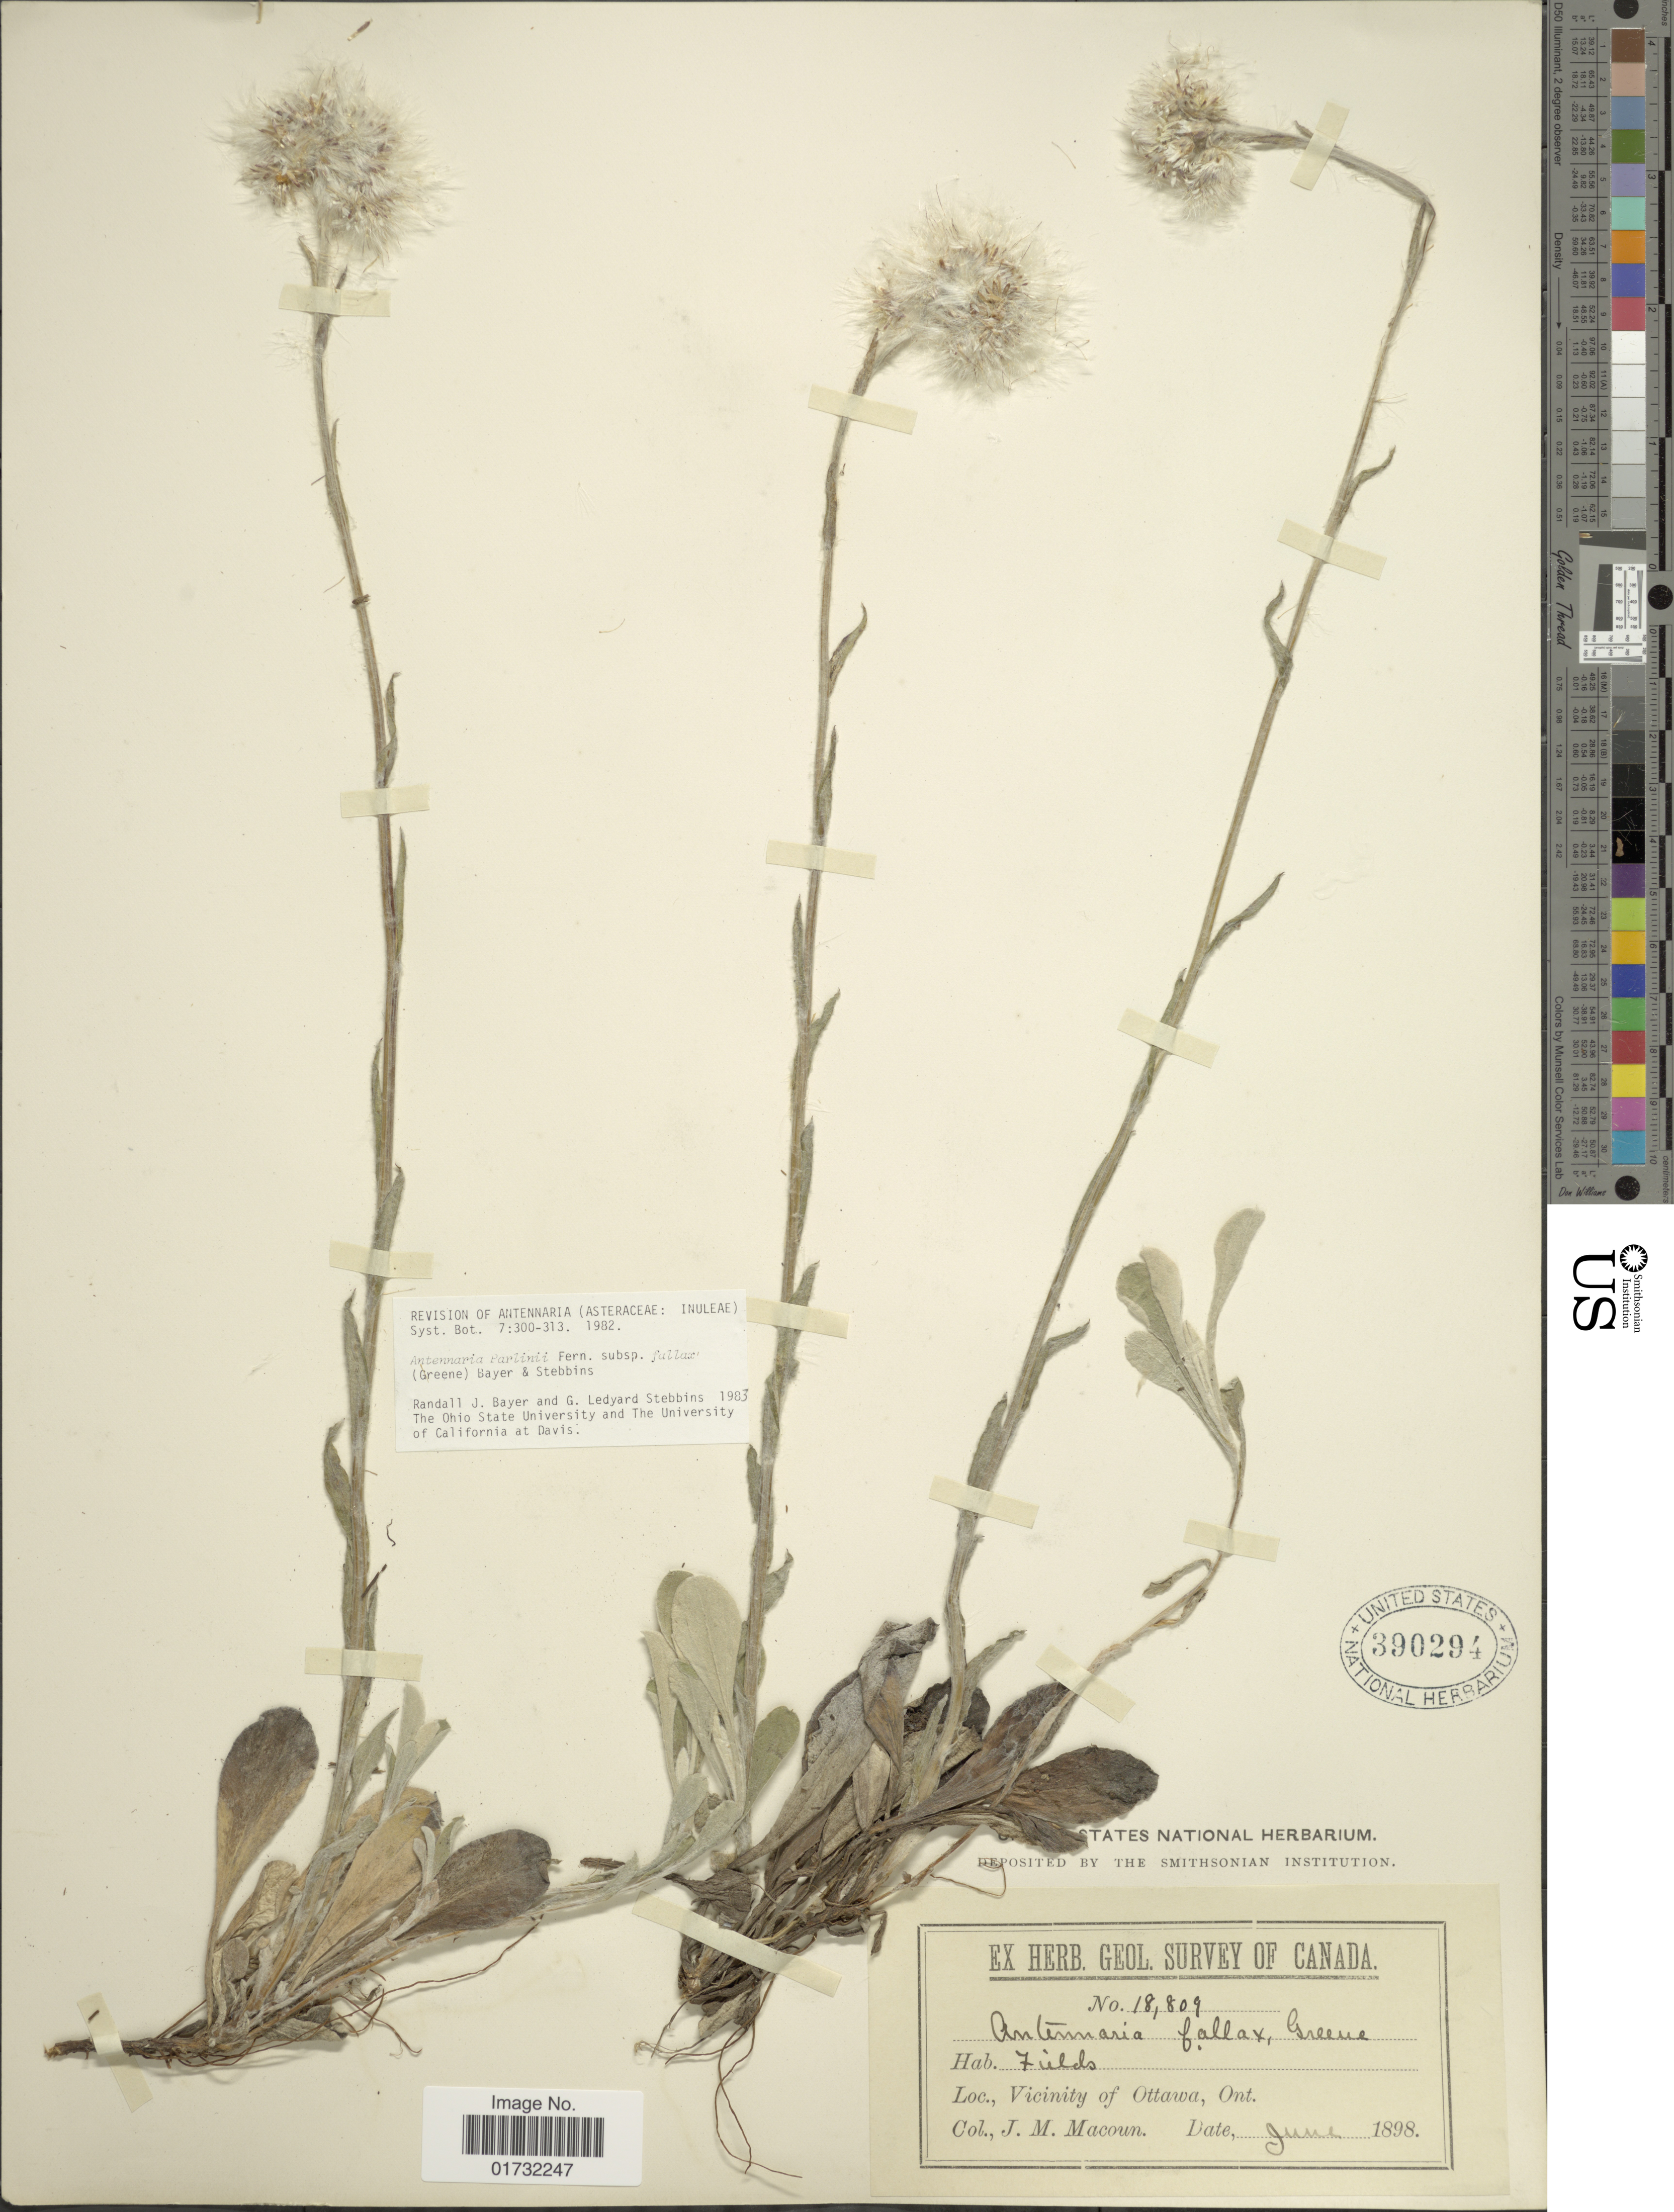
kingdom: Plantae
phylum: Tracheophyta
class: Magnoliopsida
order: Asterales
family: Asteraceae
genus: Antennaria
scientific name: Antennaria parlinii subsp. fallax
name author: (Greene) R.J. Bayer & Stebbins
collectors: J. M. Macoun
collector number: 18809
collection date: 1898-06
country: Canada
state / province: Ontario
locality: Vicinity of Ottawa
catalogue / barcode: US 390294